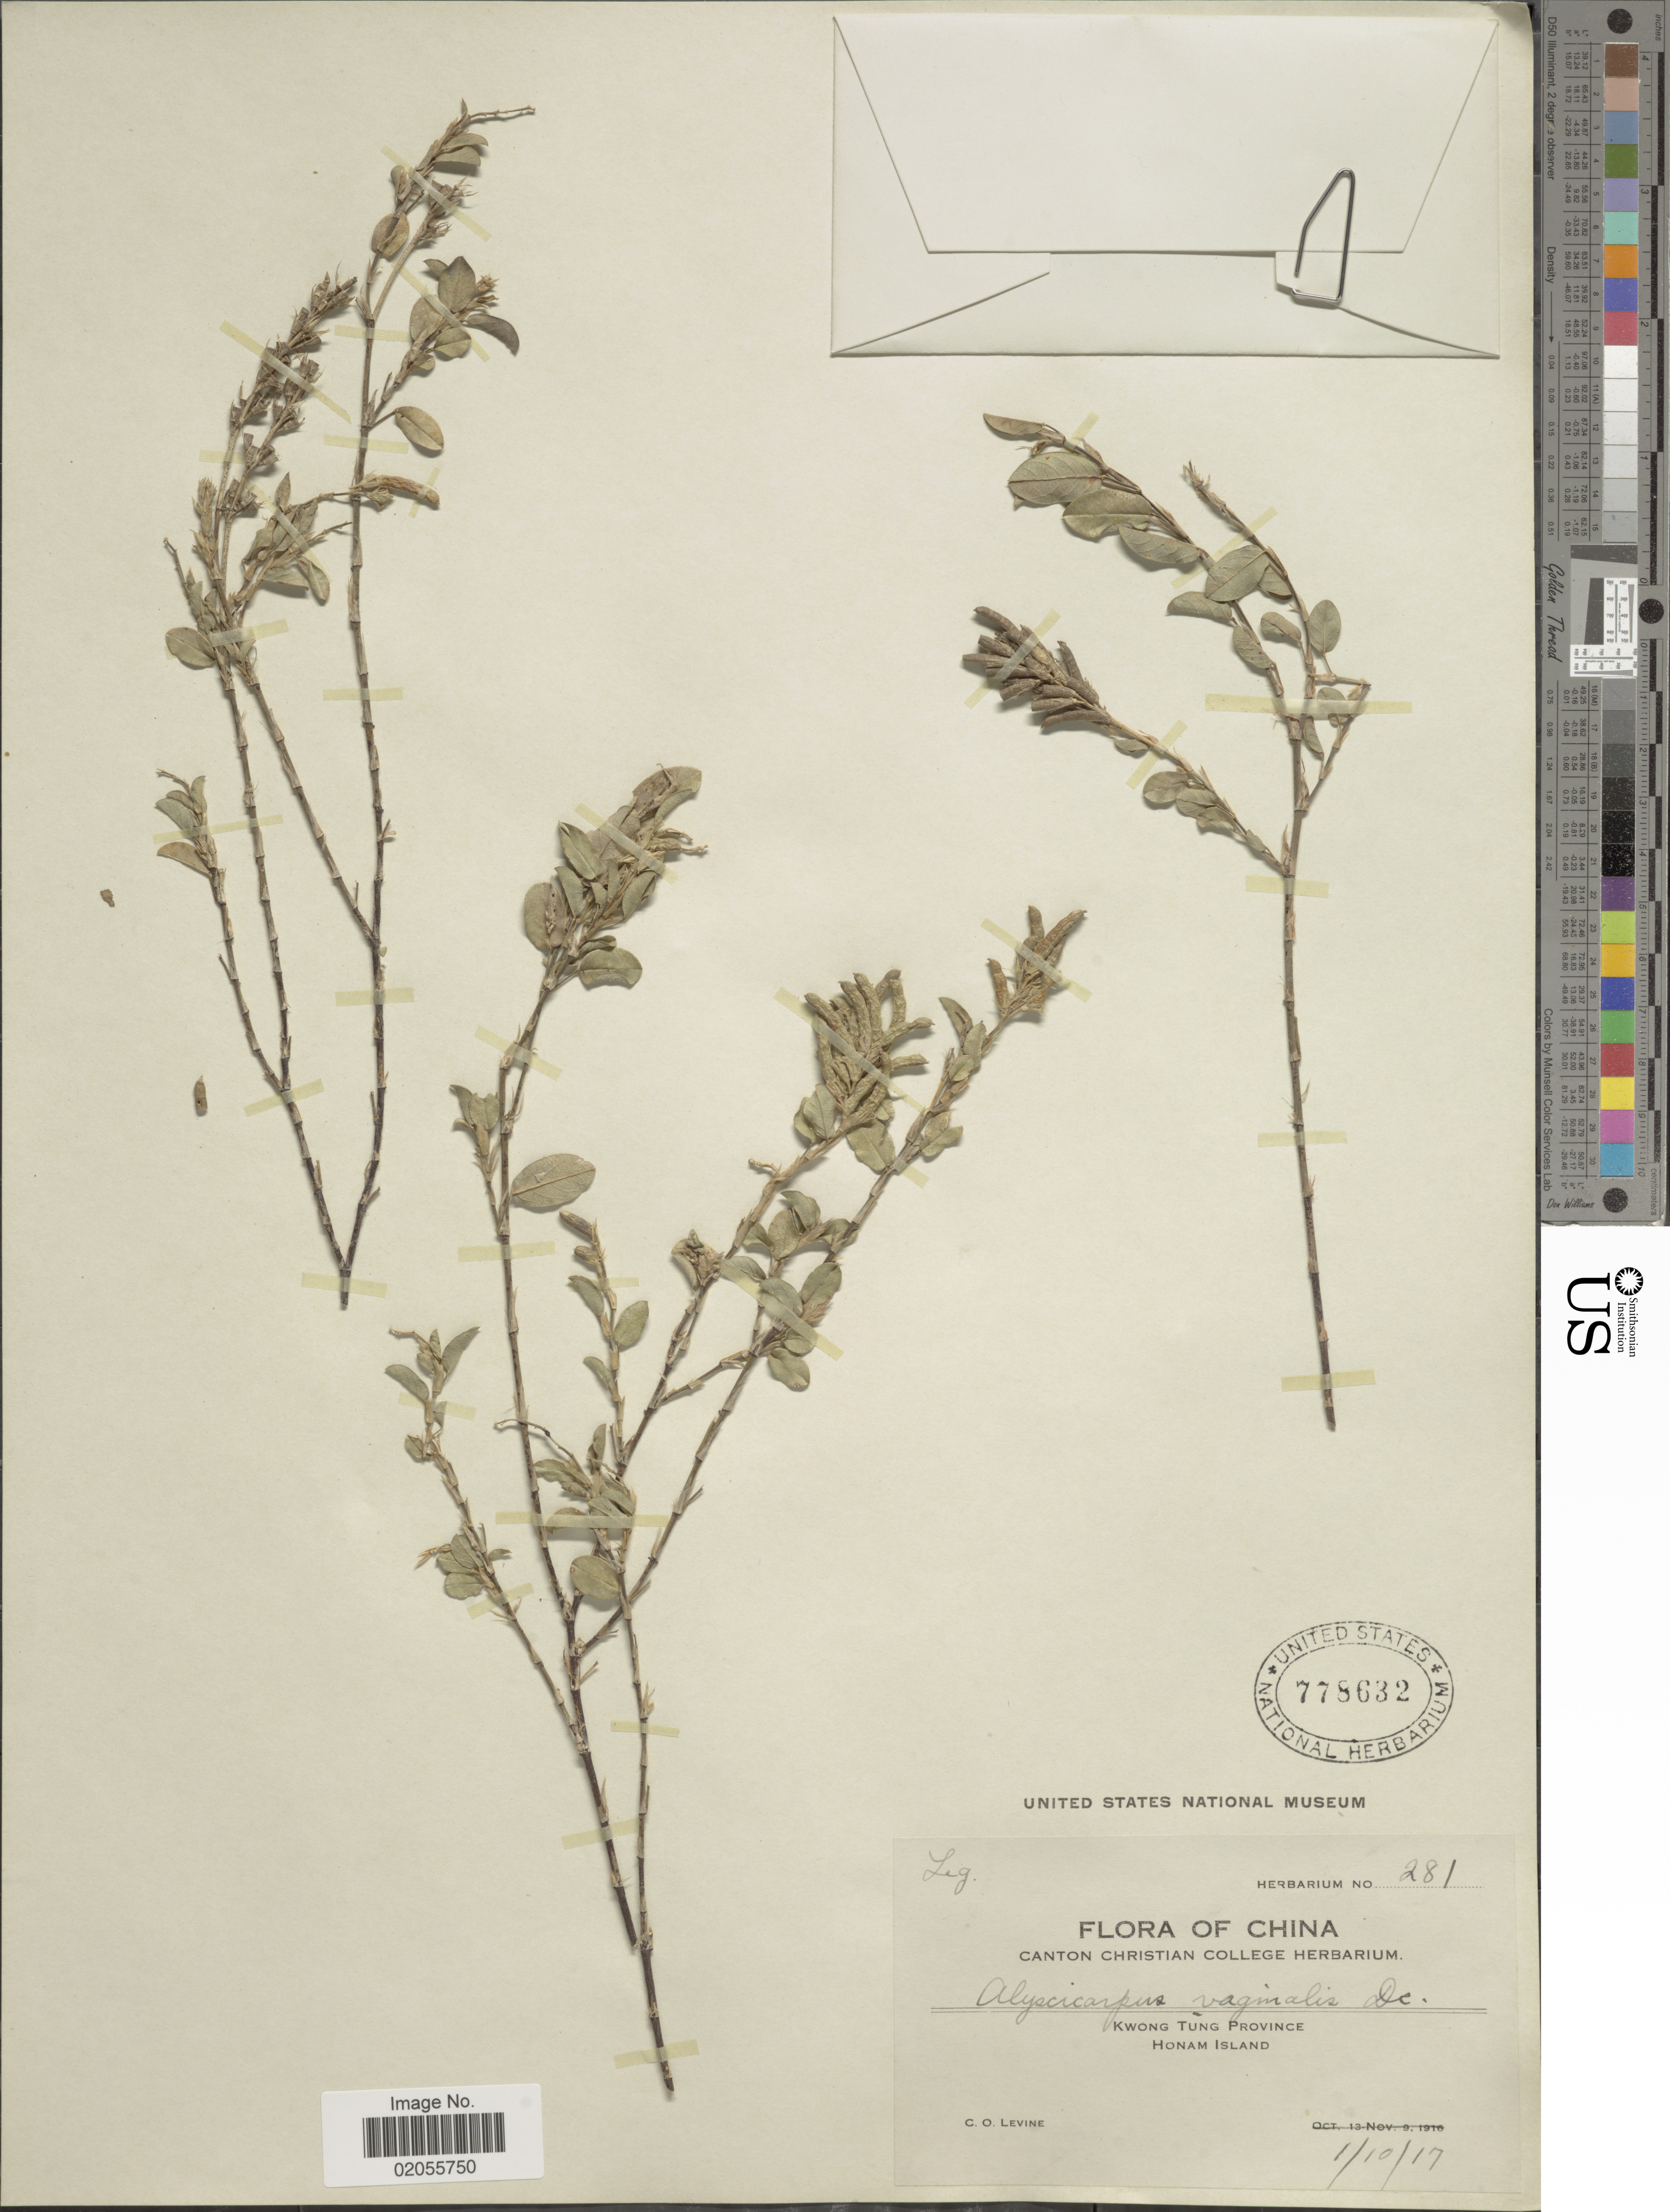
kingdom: Plantae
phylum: Tracheophyta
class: Magnoliopsida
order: Fabales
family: Fabaceae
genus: Alysicarpus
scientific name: Alysicarpus vaginalis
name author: (L.) DC.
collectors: C. O. Levine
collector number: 281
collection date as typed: Transcribed d/m/y: 1/10/17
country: China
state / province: Guangdong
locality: Kwong Tung Province Honam Island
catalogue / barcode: US 778632